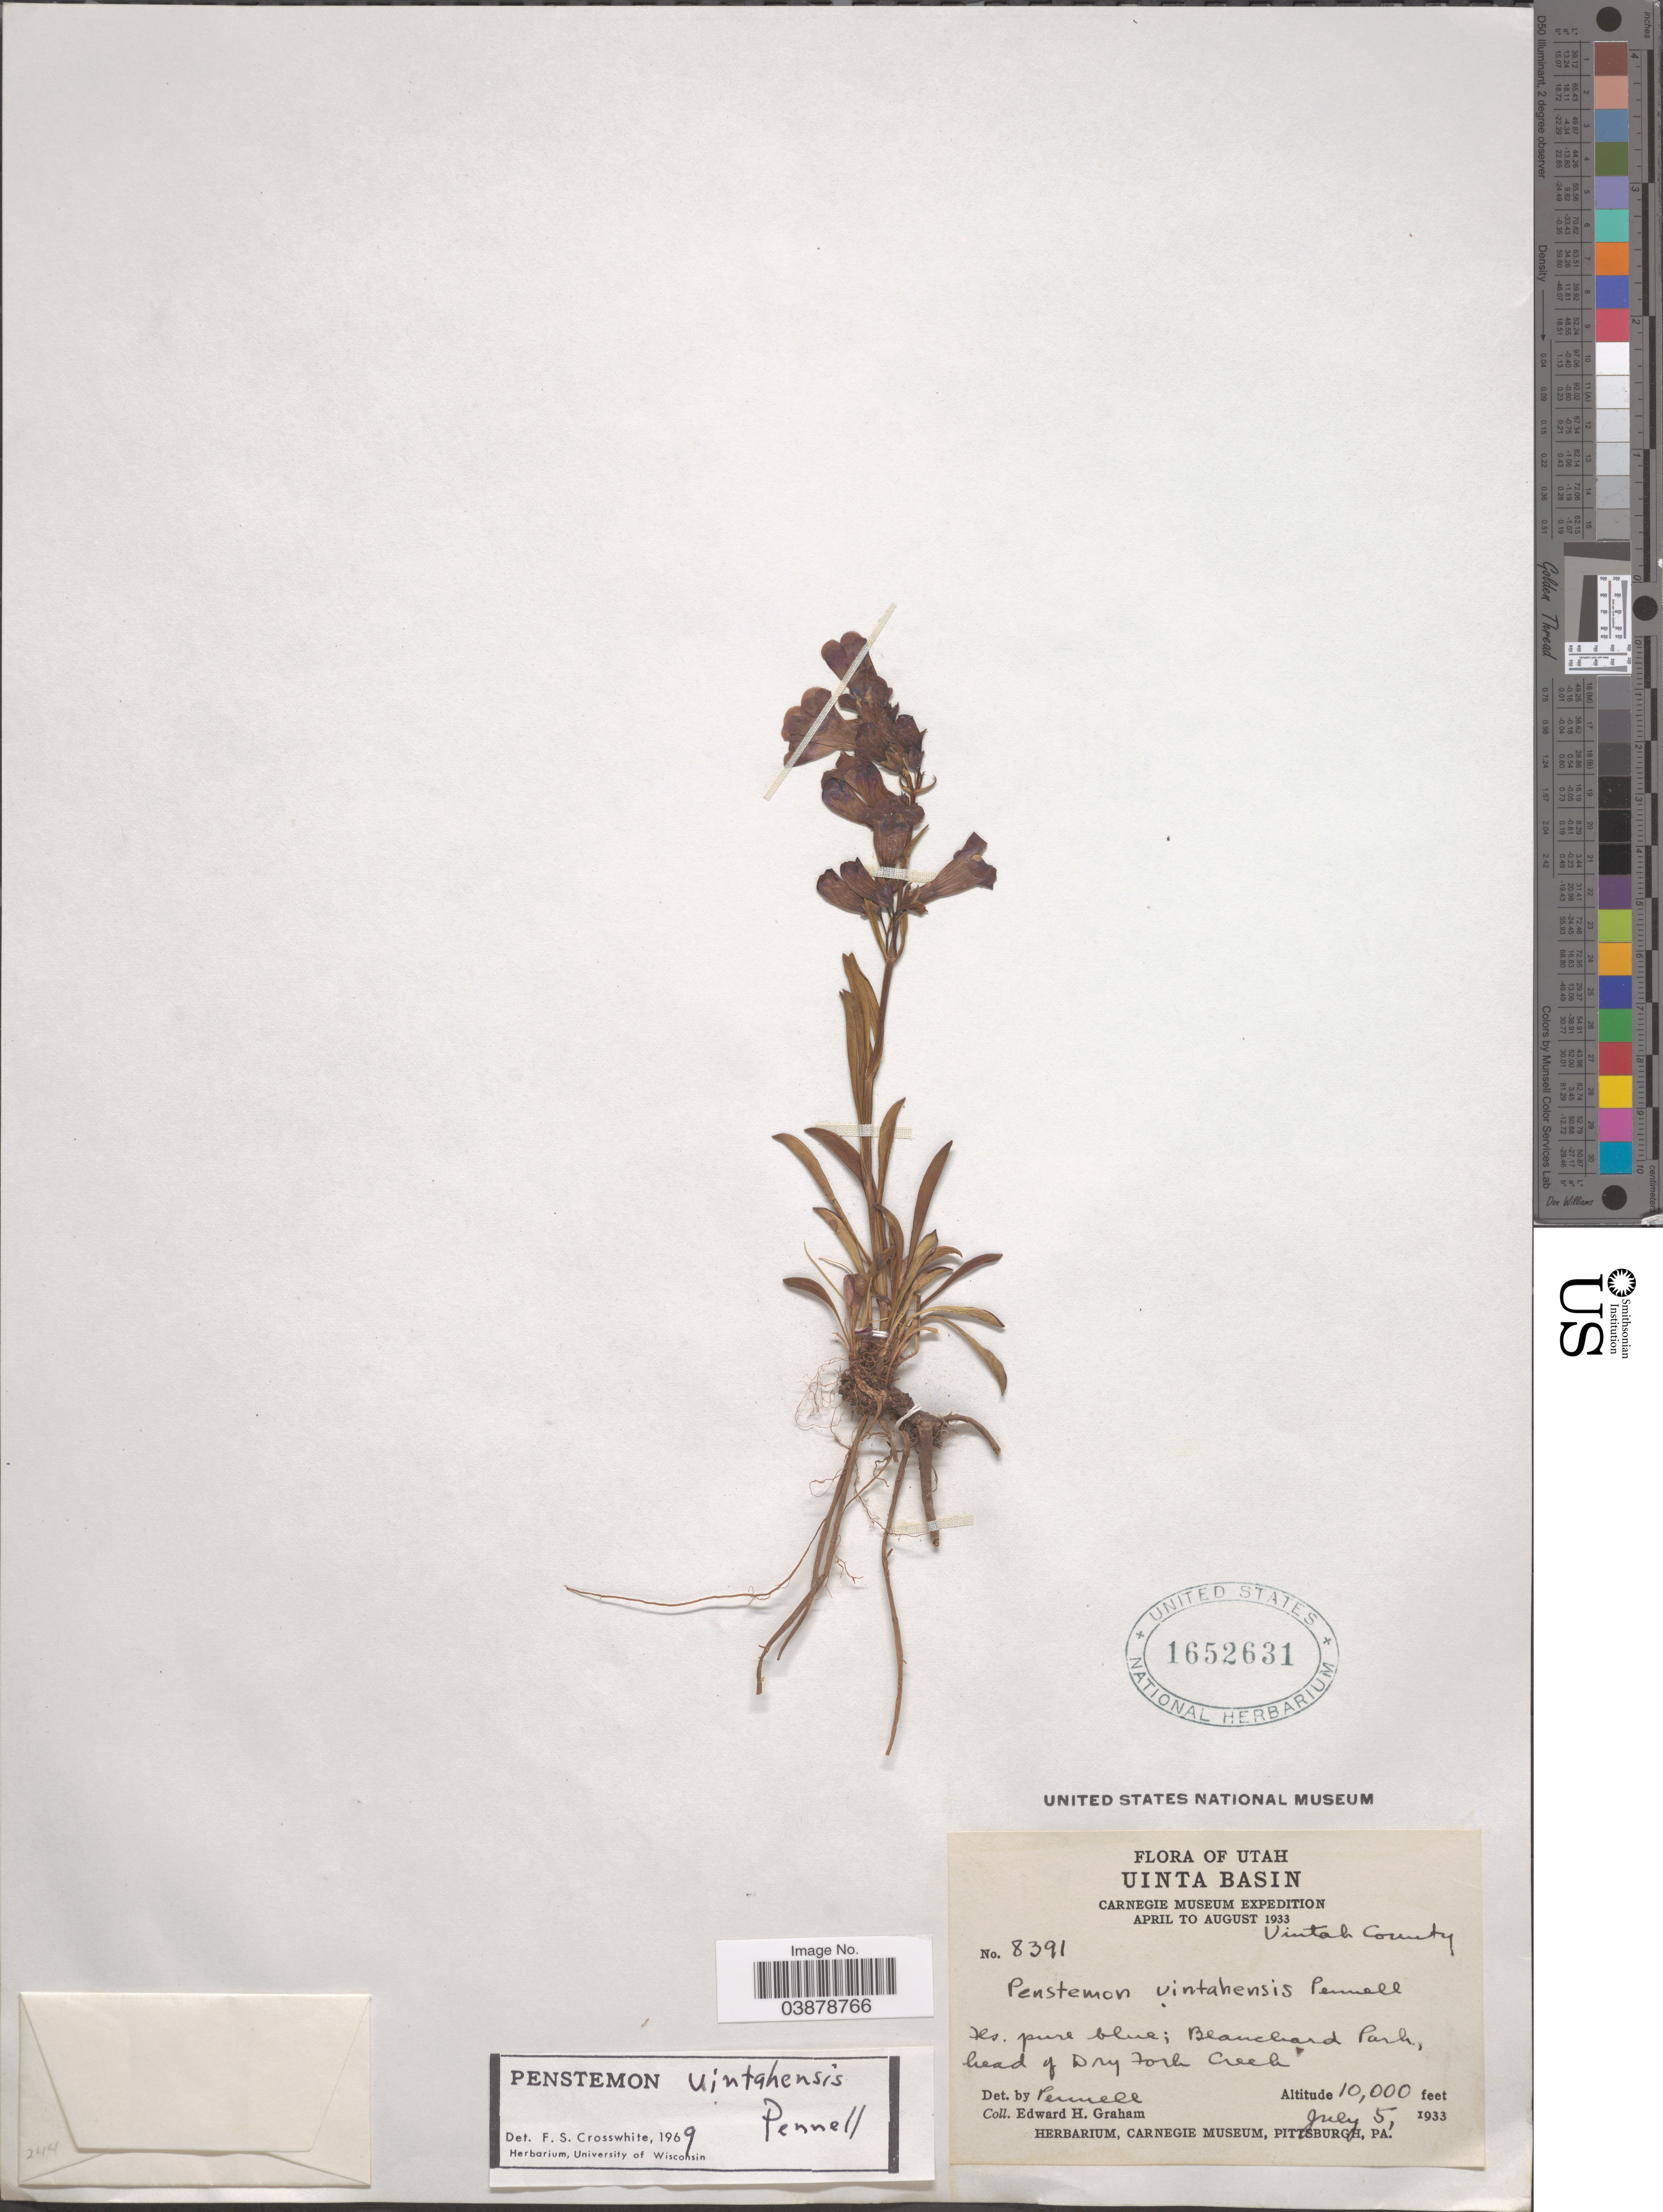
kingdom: Plantae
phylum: Tracheophyta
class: Magnoliopsida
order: Lamiales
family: Plantaginaceae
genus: Penstemon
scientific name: Penstemon uintahensis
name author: Pennell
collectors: E. H. Graham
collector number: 8391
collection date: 1933-07-05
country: United States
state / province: Utah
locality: Uinta Basin. Uintah County. Blanchard Park, head of Dry Fork Creek.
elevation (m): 3048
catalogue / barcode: US 1652631